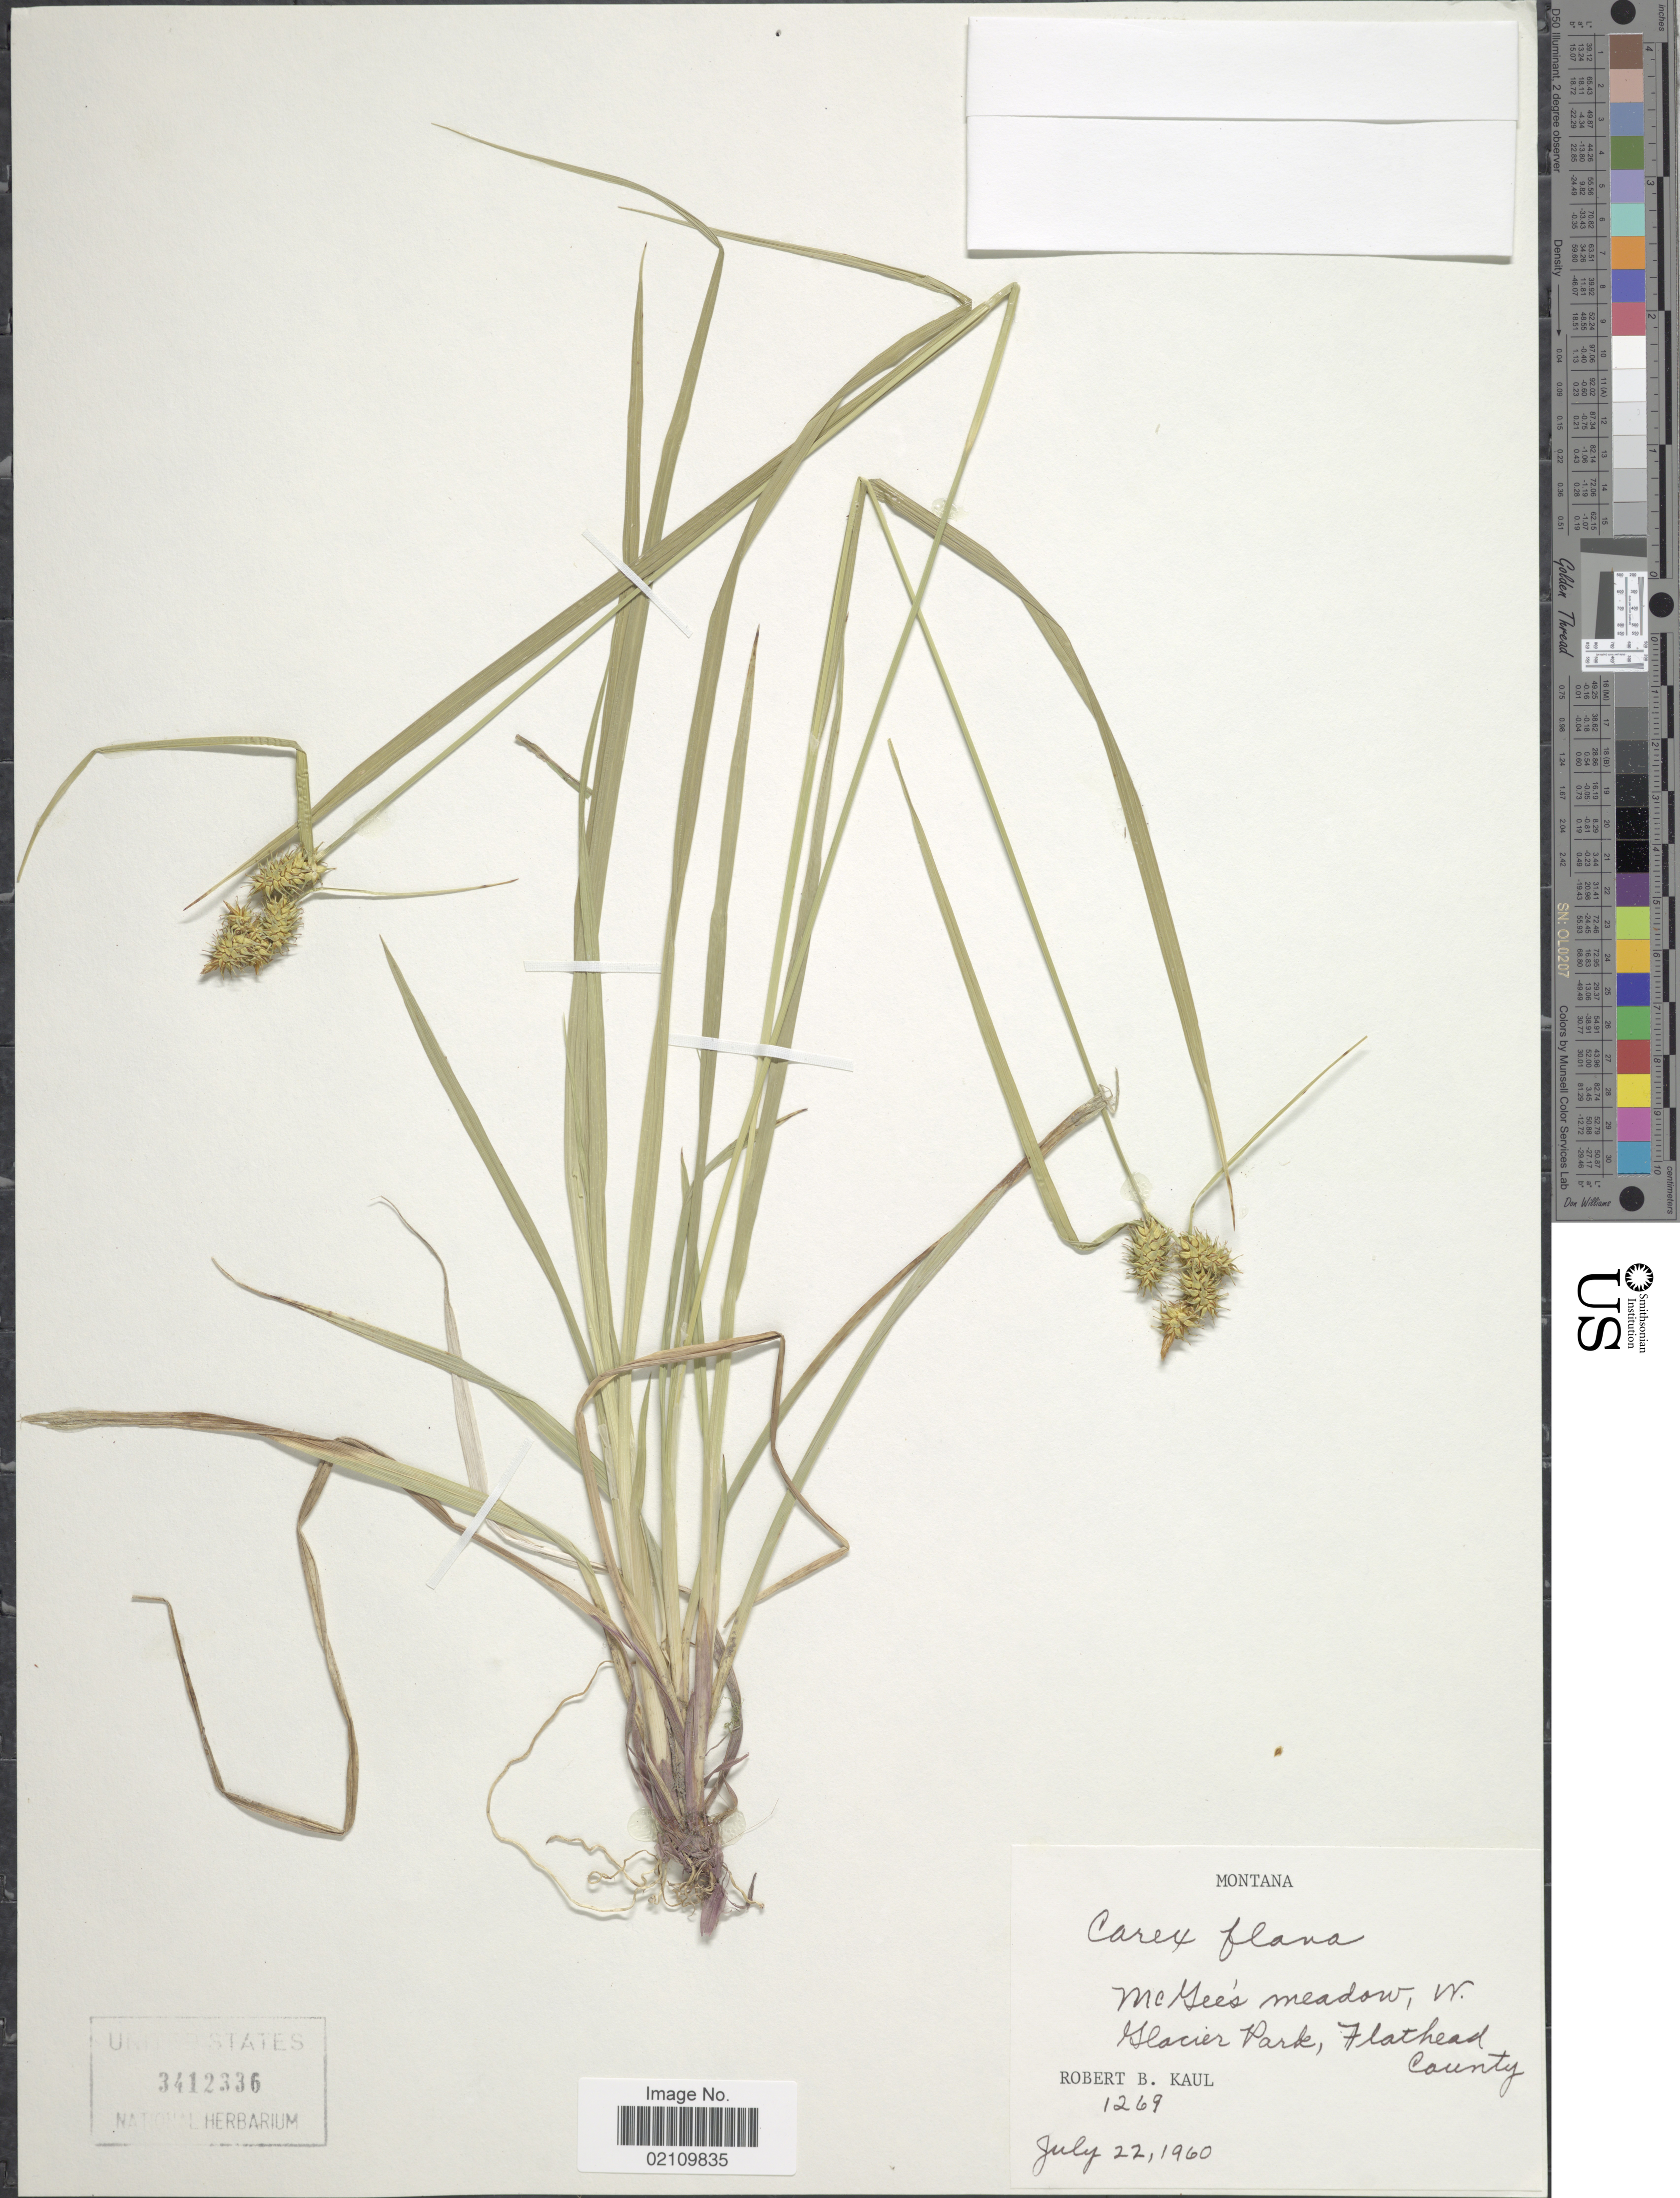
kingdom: Plantae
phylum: Tracheophyta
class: Liliopsida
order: Poales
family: Cyperaceae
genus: Carex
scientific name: Carex flava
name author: L.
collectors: R. Kaul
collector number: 1269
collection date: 1960-07-22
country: United States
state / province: Montana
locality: McYee's meadow, W. Glacier Park, Flathead County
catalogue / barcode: US 3412336